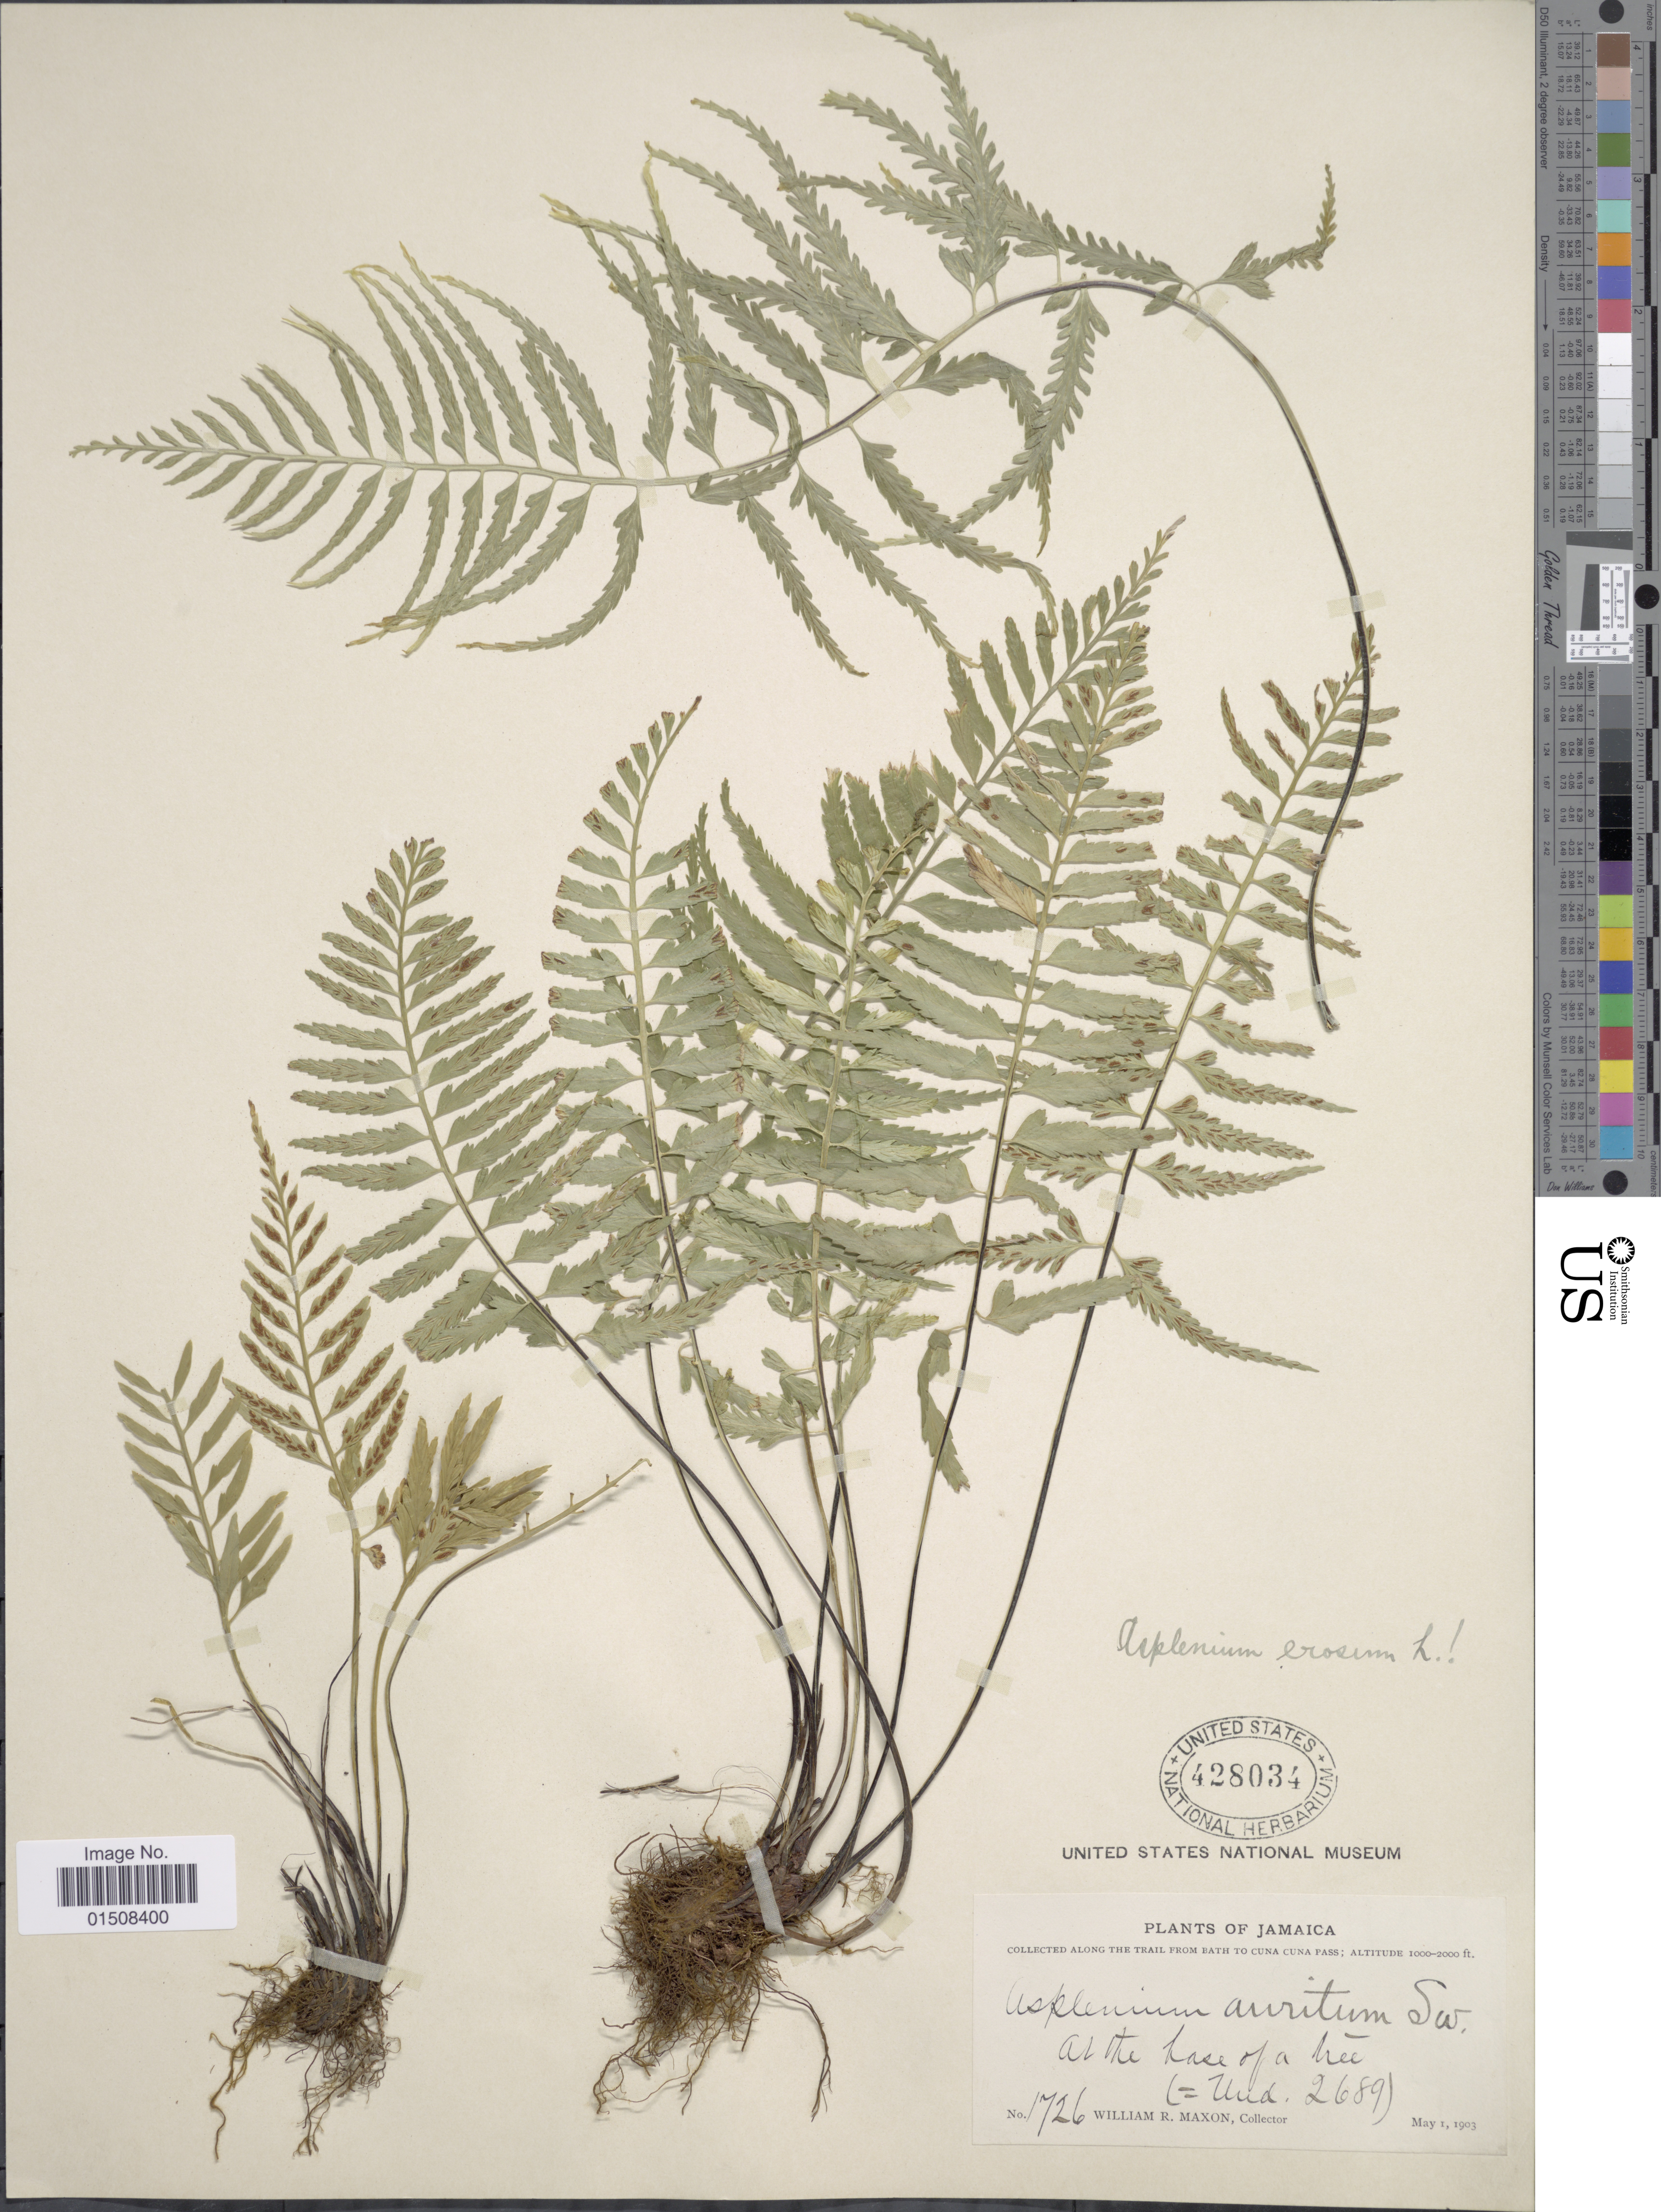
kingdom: Plantae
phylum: Tracheophyta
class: Polypodiopsida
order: Polypodiales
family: Aspleniaceae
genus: Asplenium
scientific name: Asplenium auritum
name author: Sw.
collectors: W. R. Maxon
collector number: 1726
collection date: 1903-05-01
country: Jamaica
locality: Along the trail from Bath to Cuna Cuna Pass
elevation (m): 305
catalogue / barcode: US 428034